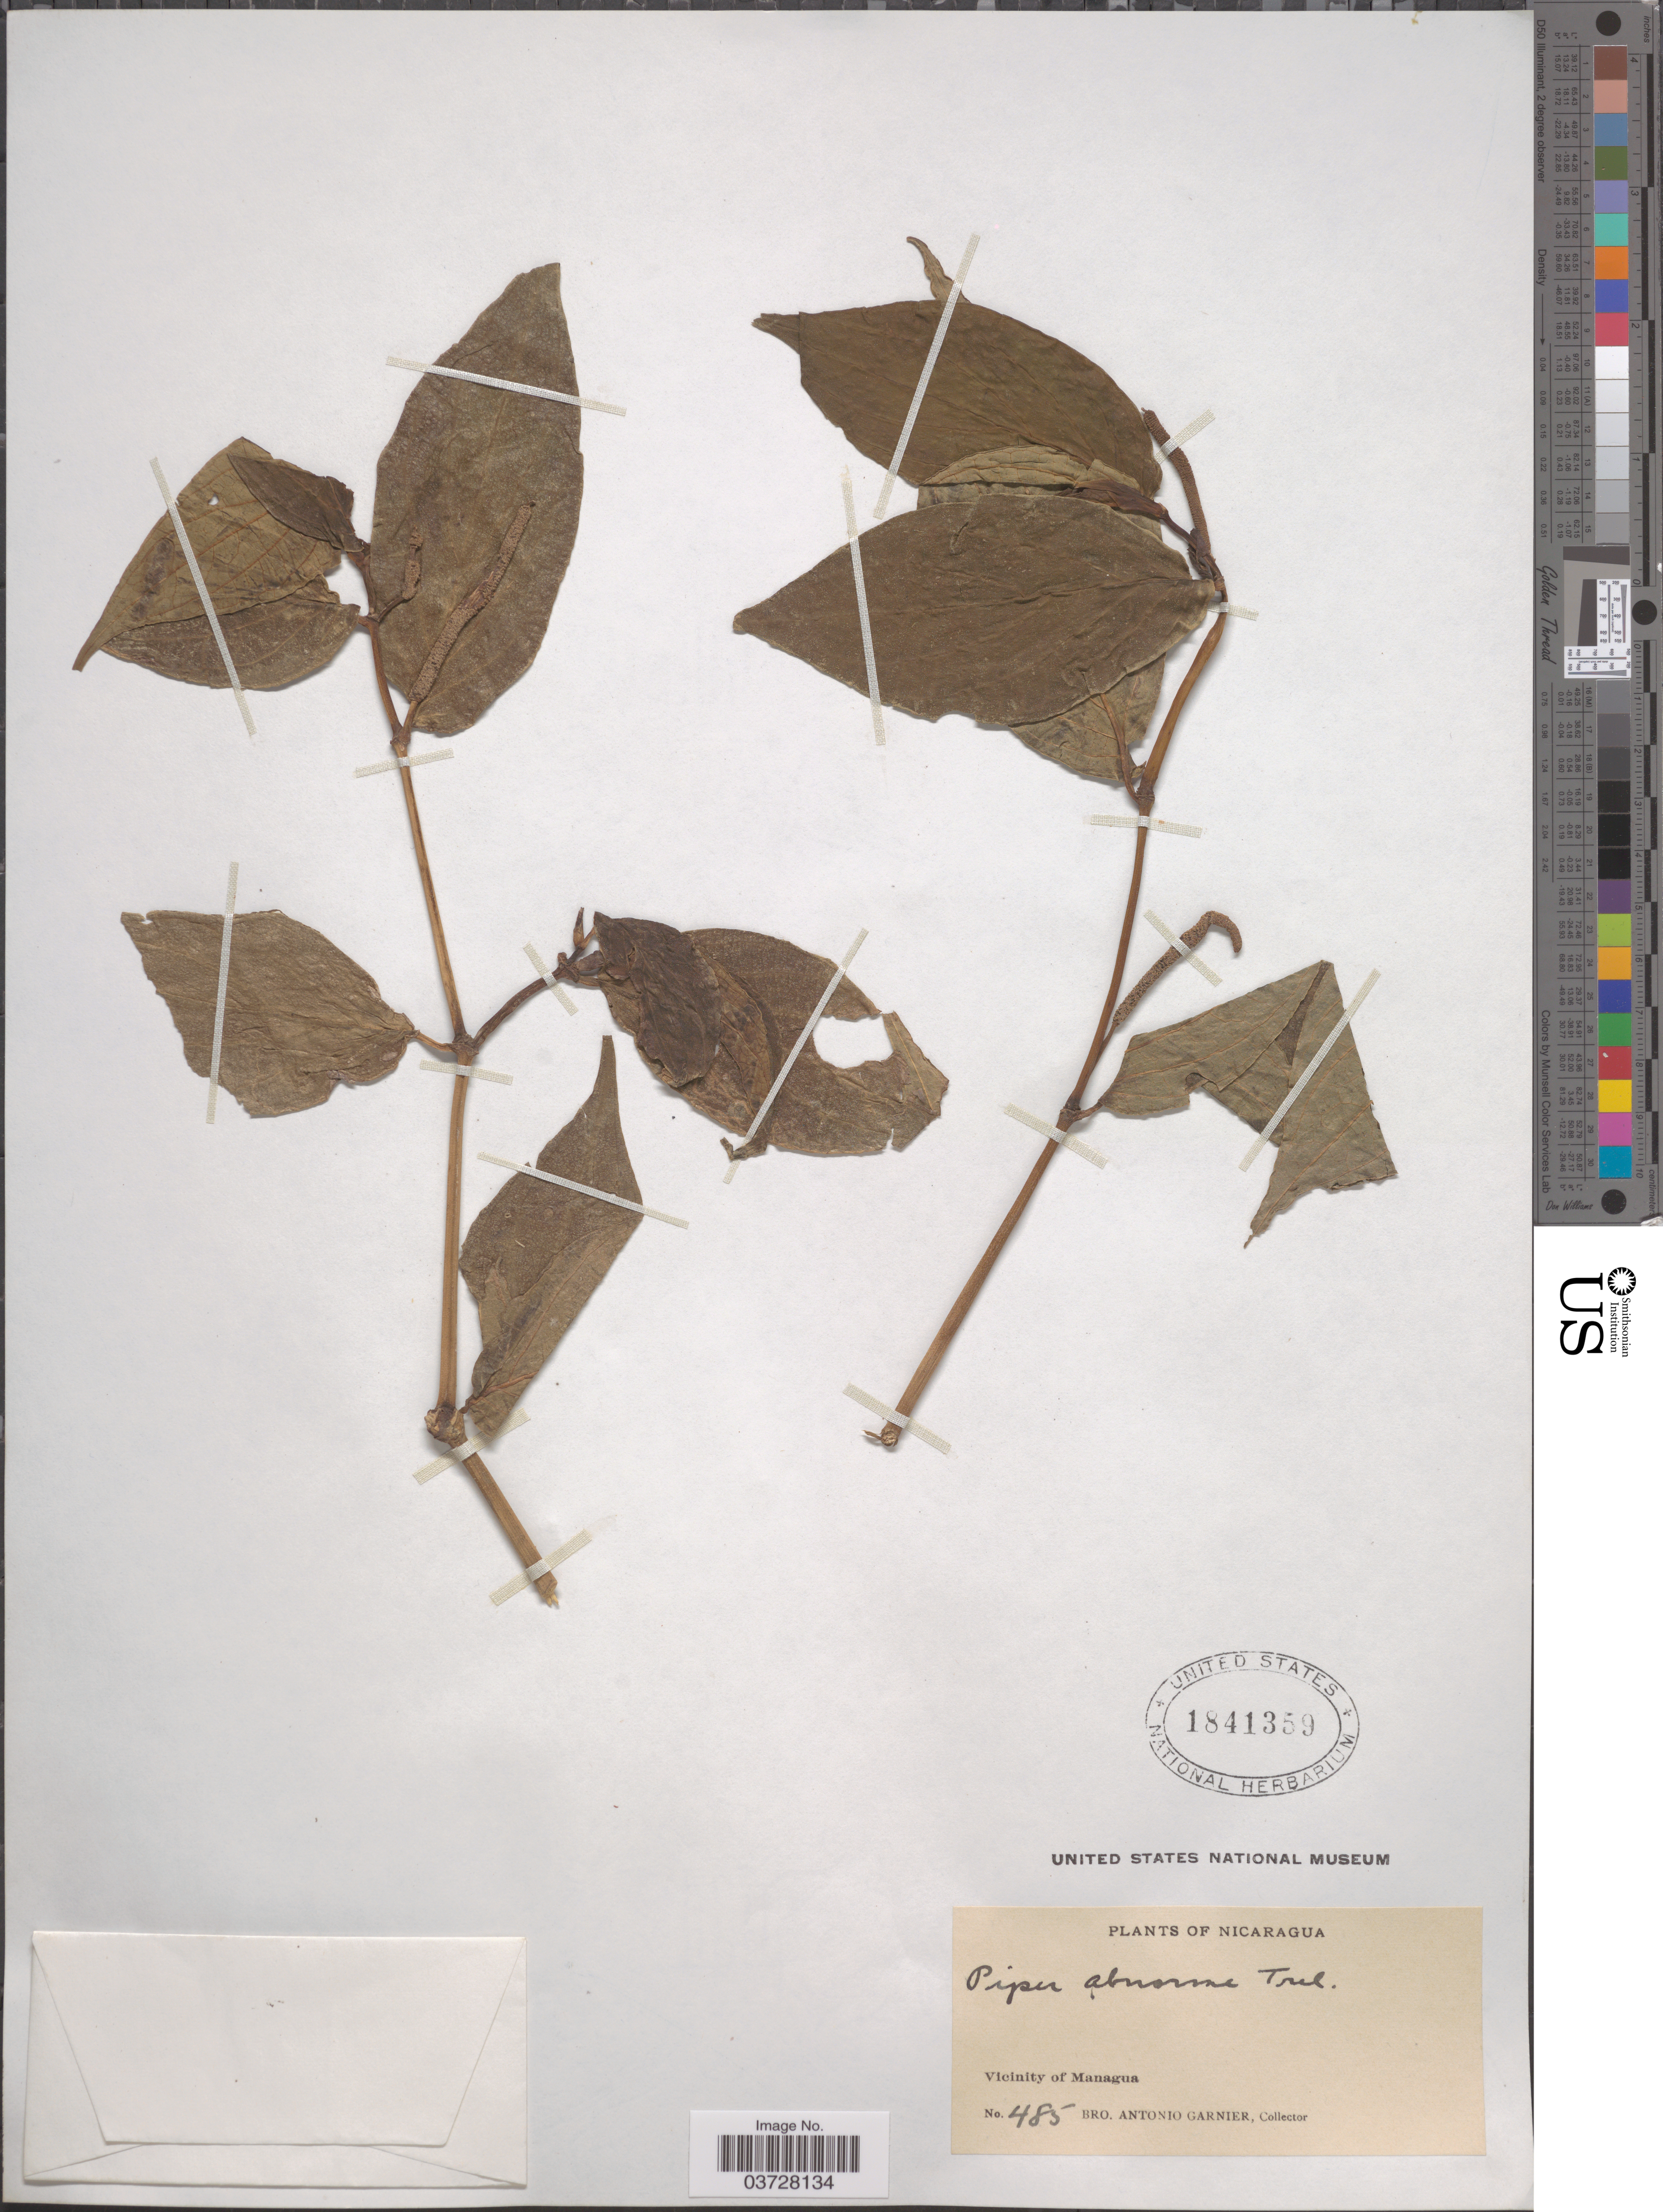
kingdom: Plantae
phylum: Tracheophyta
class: Magnoliopsida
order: Piperales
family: Piperaceae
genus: Piper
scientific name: Piper abnorme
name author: Trel.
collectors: Bro. A. Garnier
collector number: A-485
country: Nicaragua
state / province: Managua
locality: Vicinity of Managua.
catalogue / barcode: US 1841359